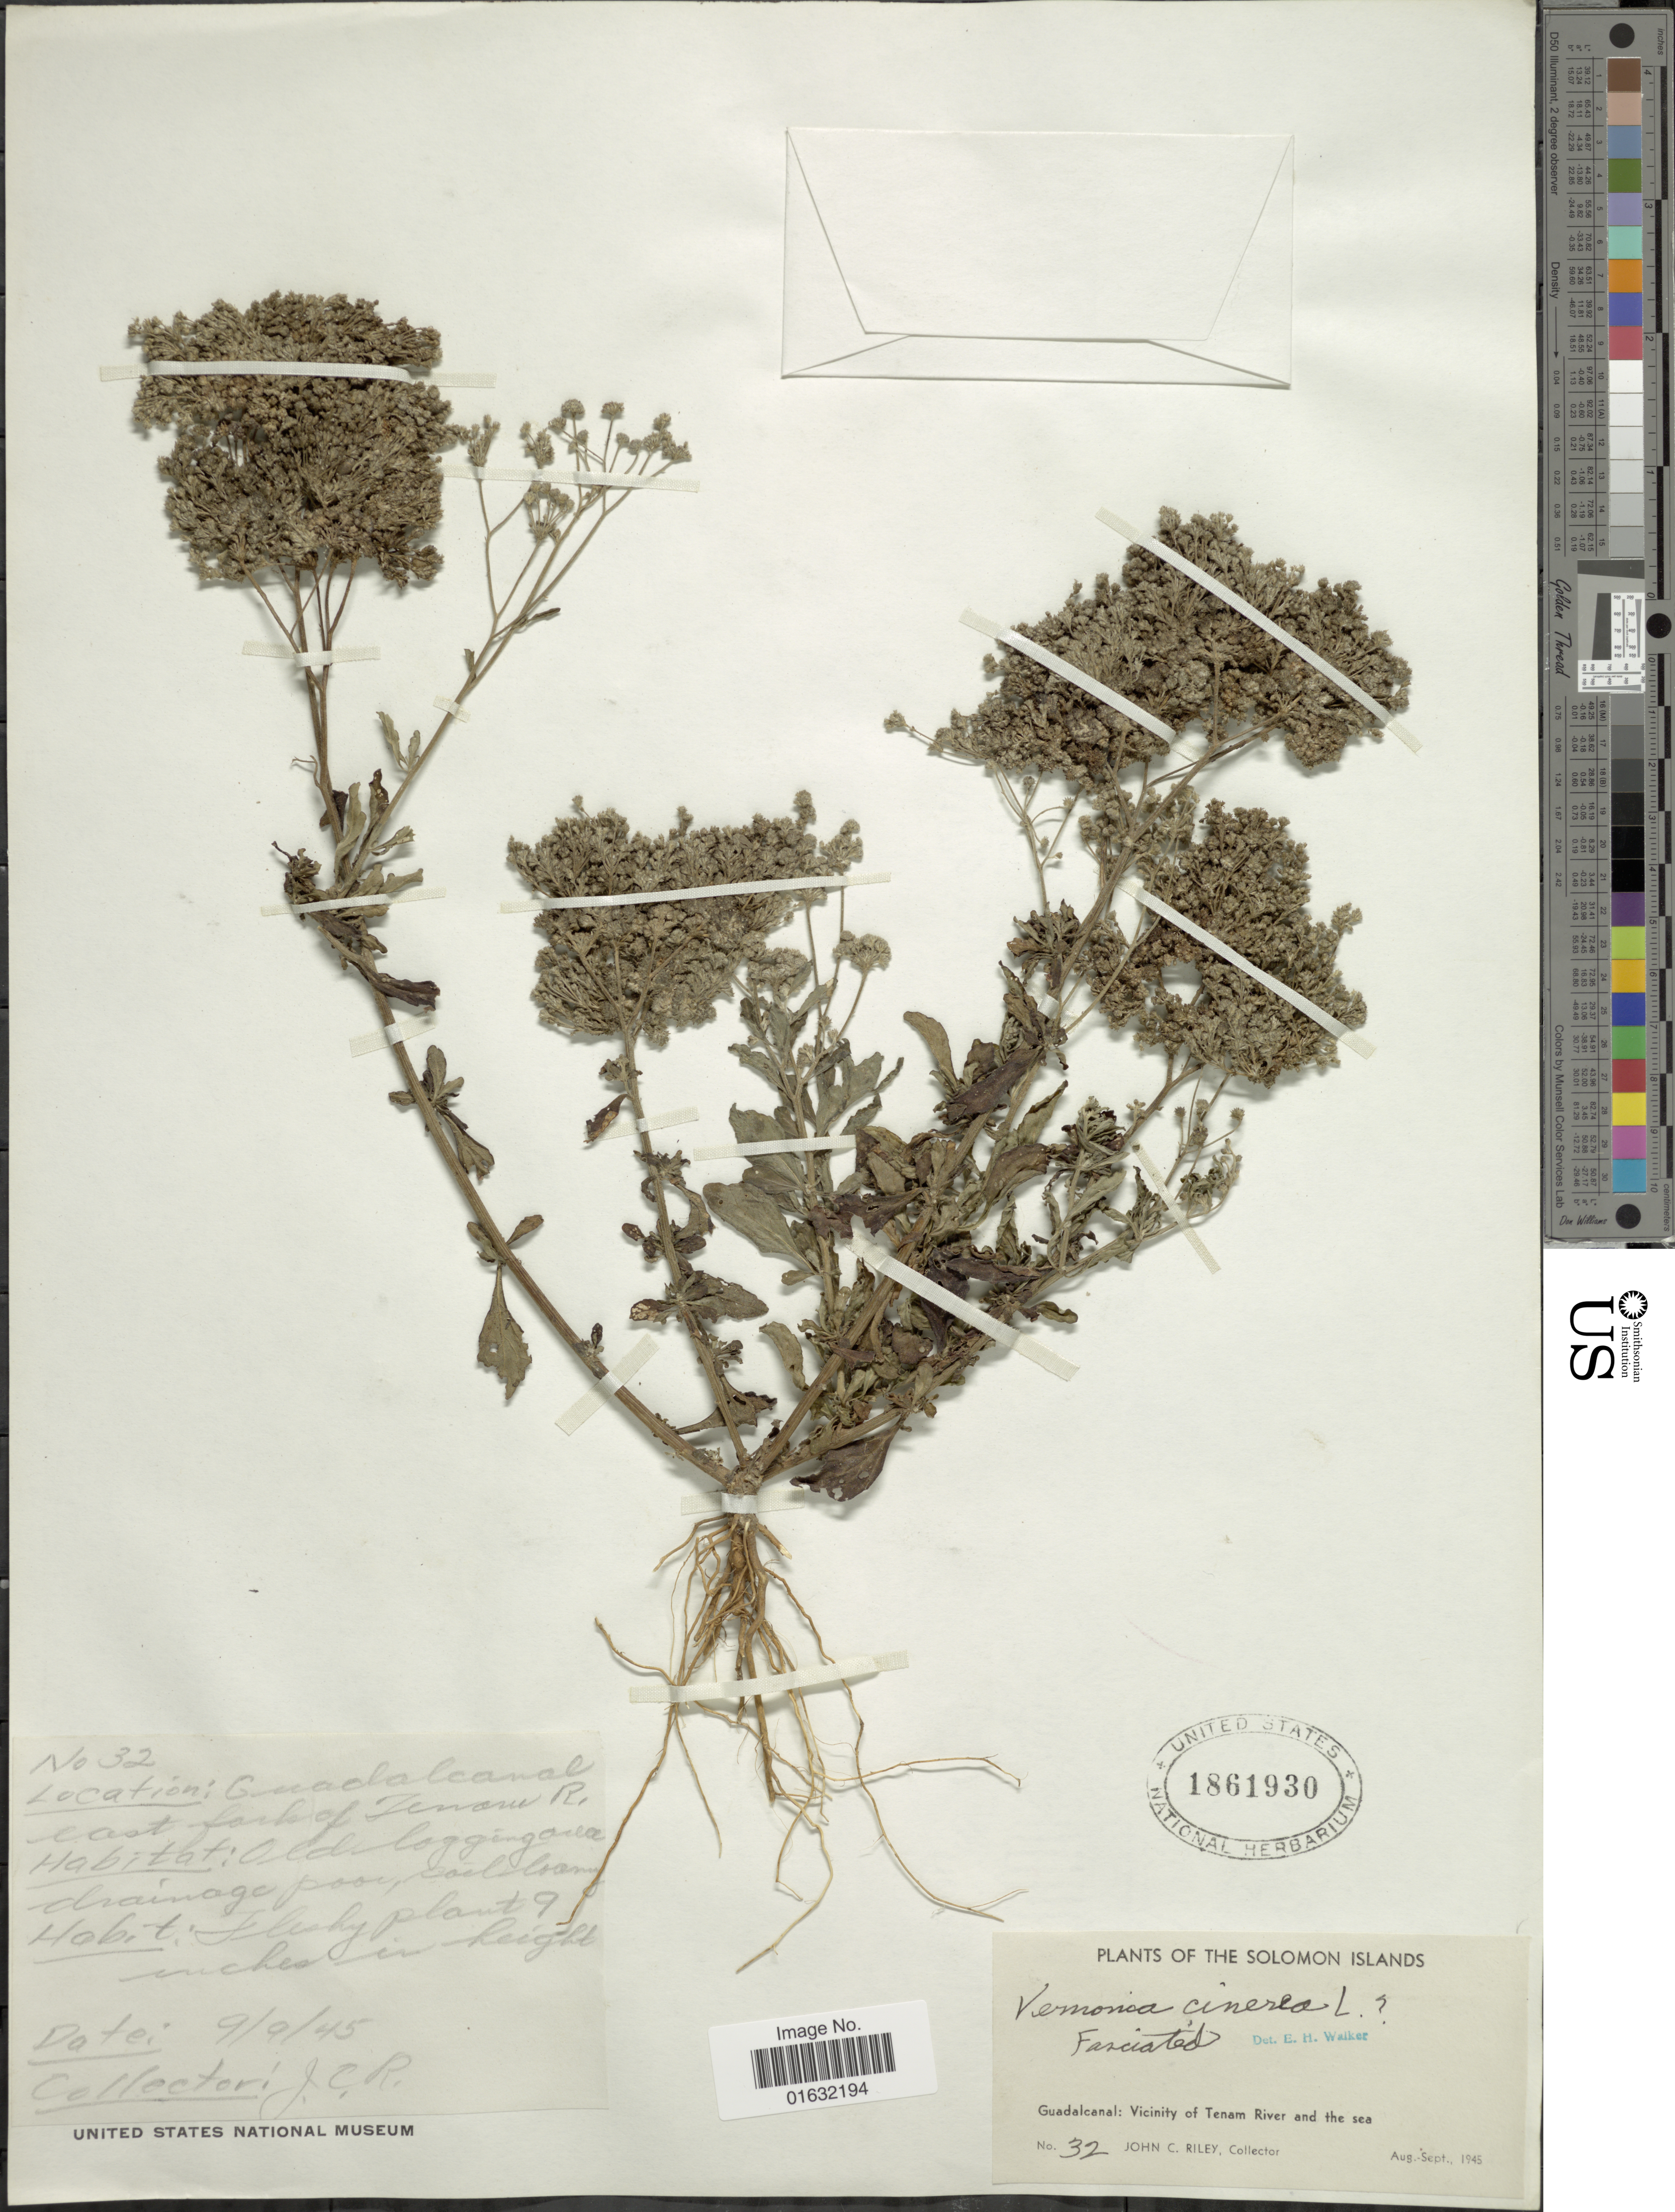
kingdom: Plantae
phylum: Tracheophyta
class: Magnoliopsida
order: Asterales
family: Asteraceae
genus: Cyanthillium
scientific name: Cyanthillium cinereum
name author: (L.) H. Rob.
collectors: J. C. Riley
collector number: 32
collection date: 1945-09-09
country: Solomon Islands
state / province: Solomon Islands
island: Guadalcanal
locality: Guadalcanal: Vicinity of Tenam River and the sea, east of forest of Tenam R [interpreted]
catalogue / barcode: US 1861930